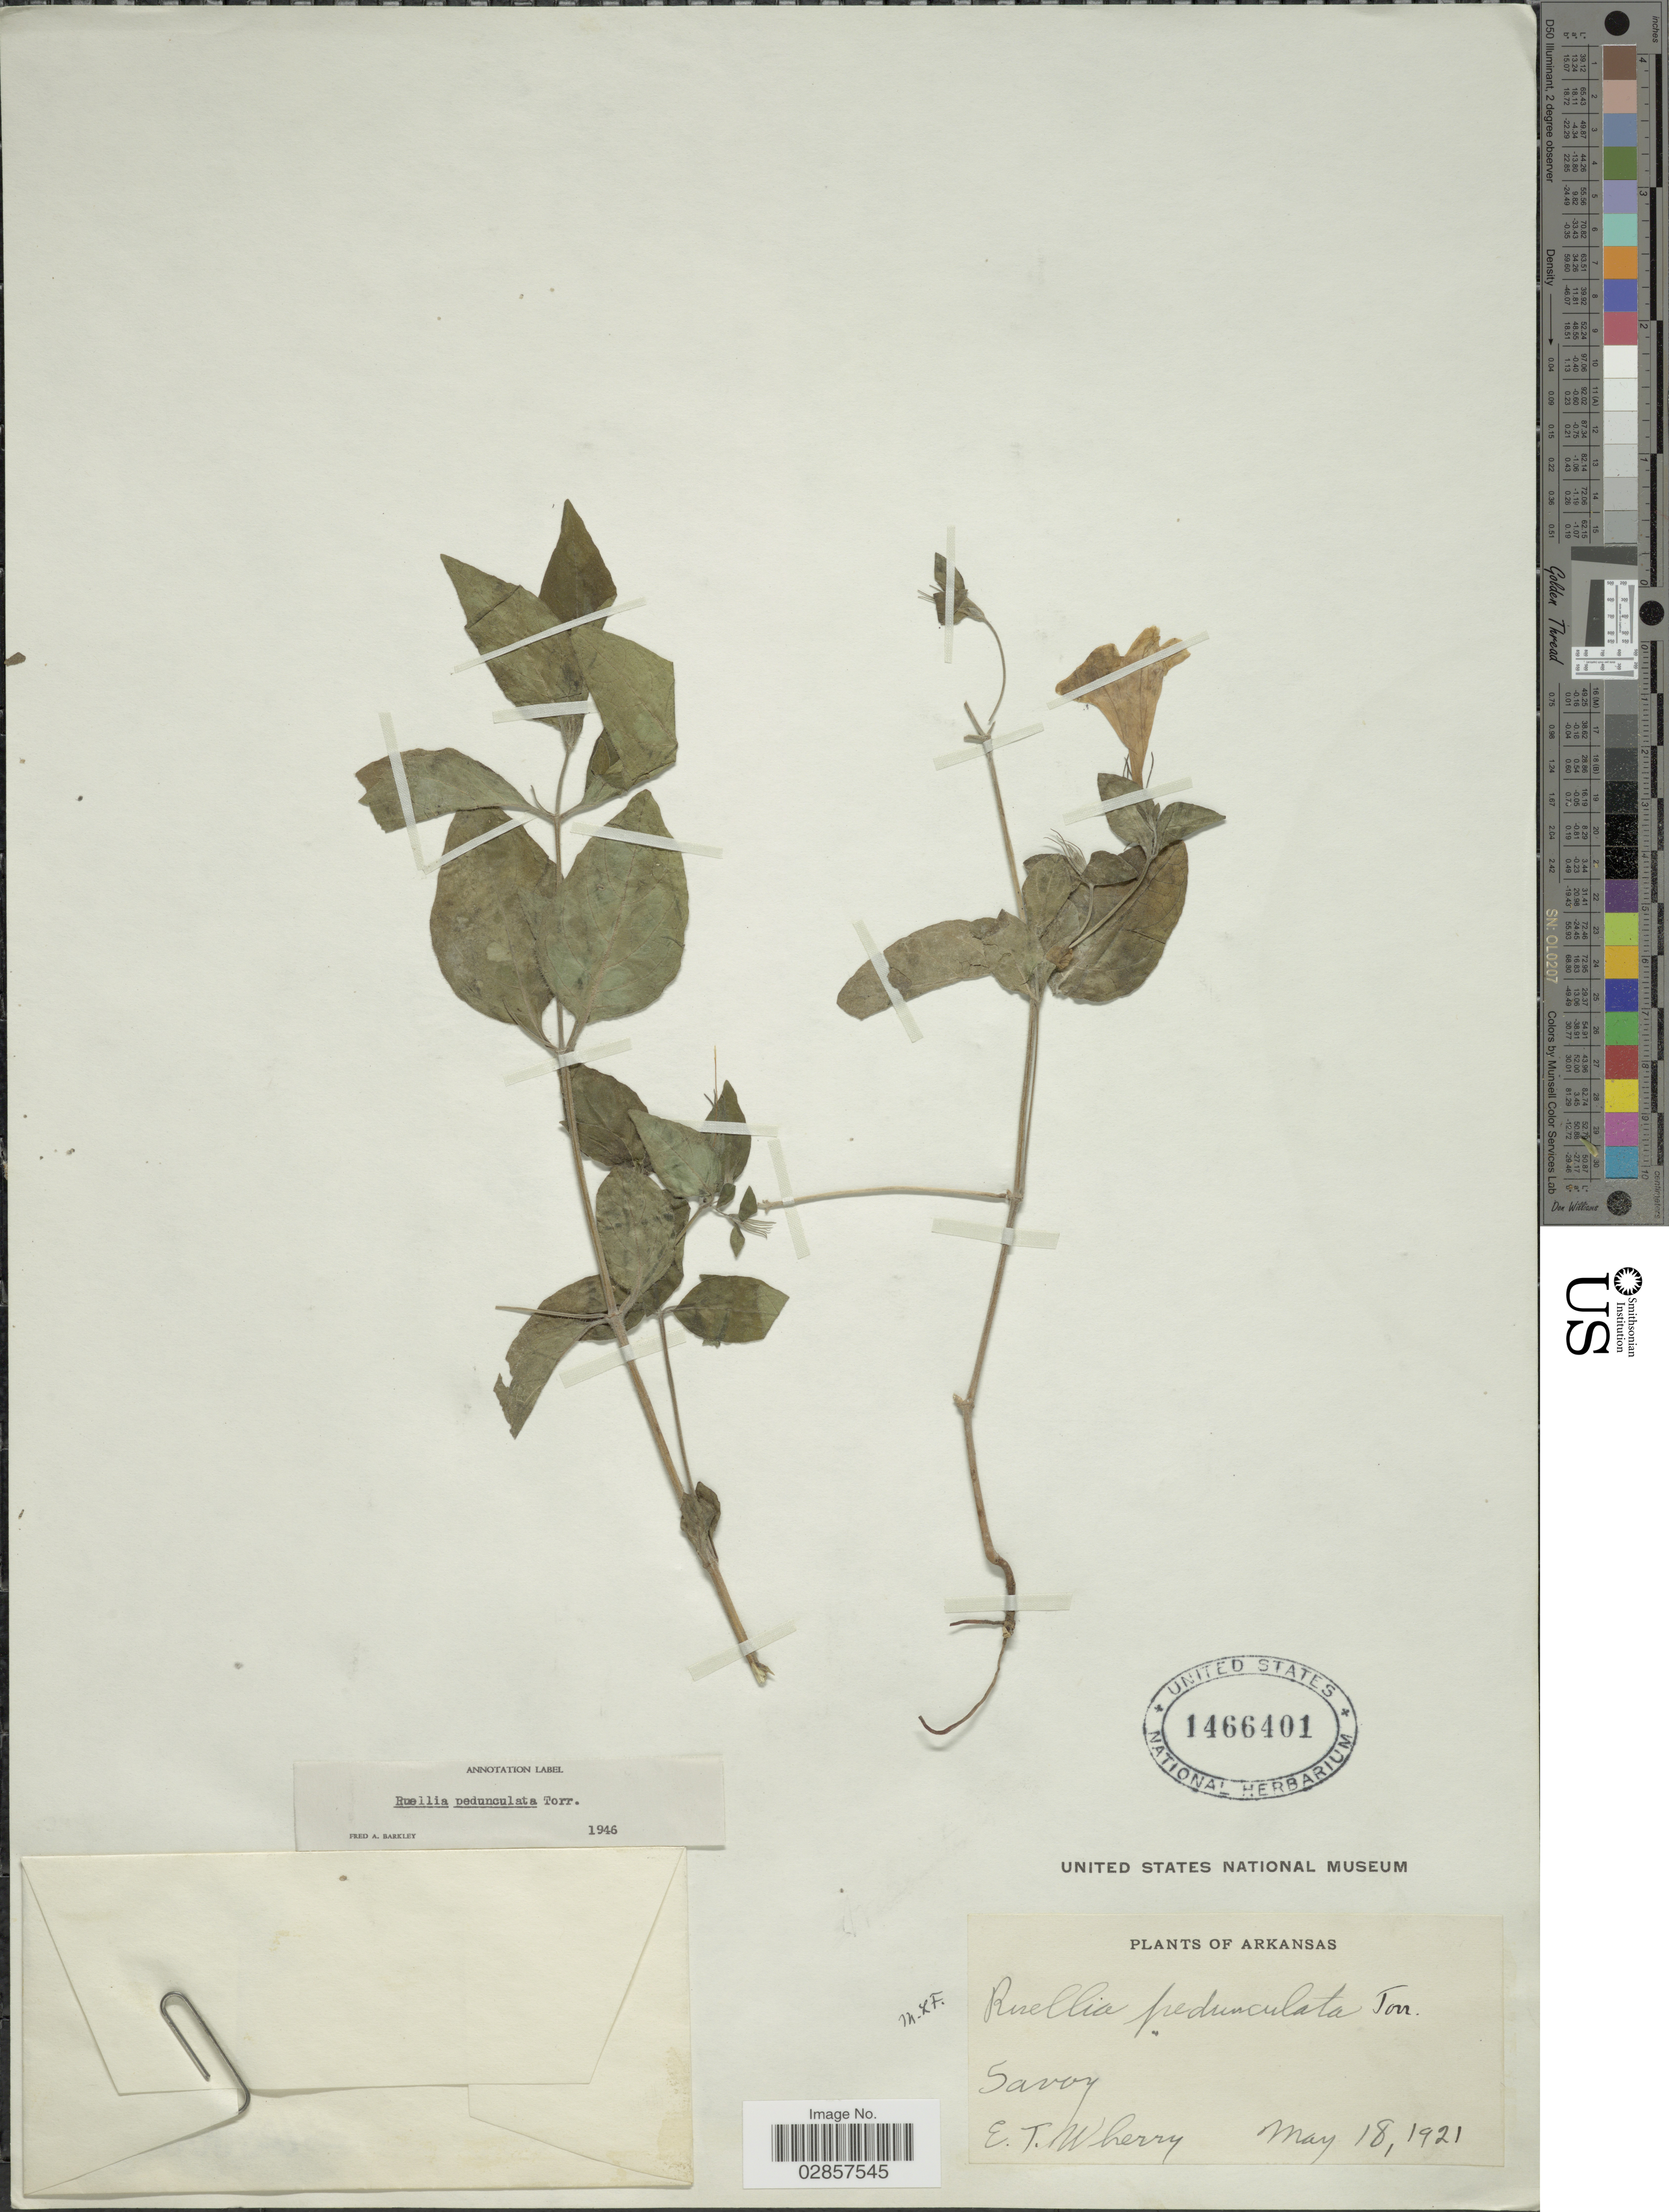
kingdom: Plantae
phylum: Tracheophyta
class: Magnoliopsida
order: Lamiales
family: Acanthaceae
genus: Ruellia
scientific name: Ruellia pedunculata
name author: Torr. ex A. Gray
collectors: E. T. Wherry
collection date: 1921-05-18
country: United States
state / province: Arkansas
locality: Savoy.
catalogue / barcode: US 1466401